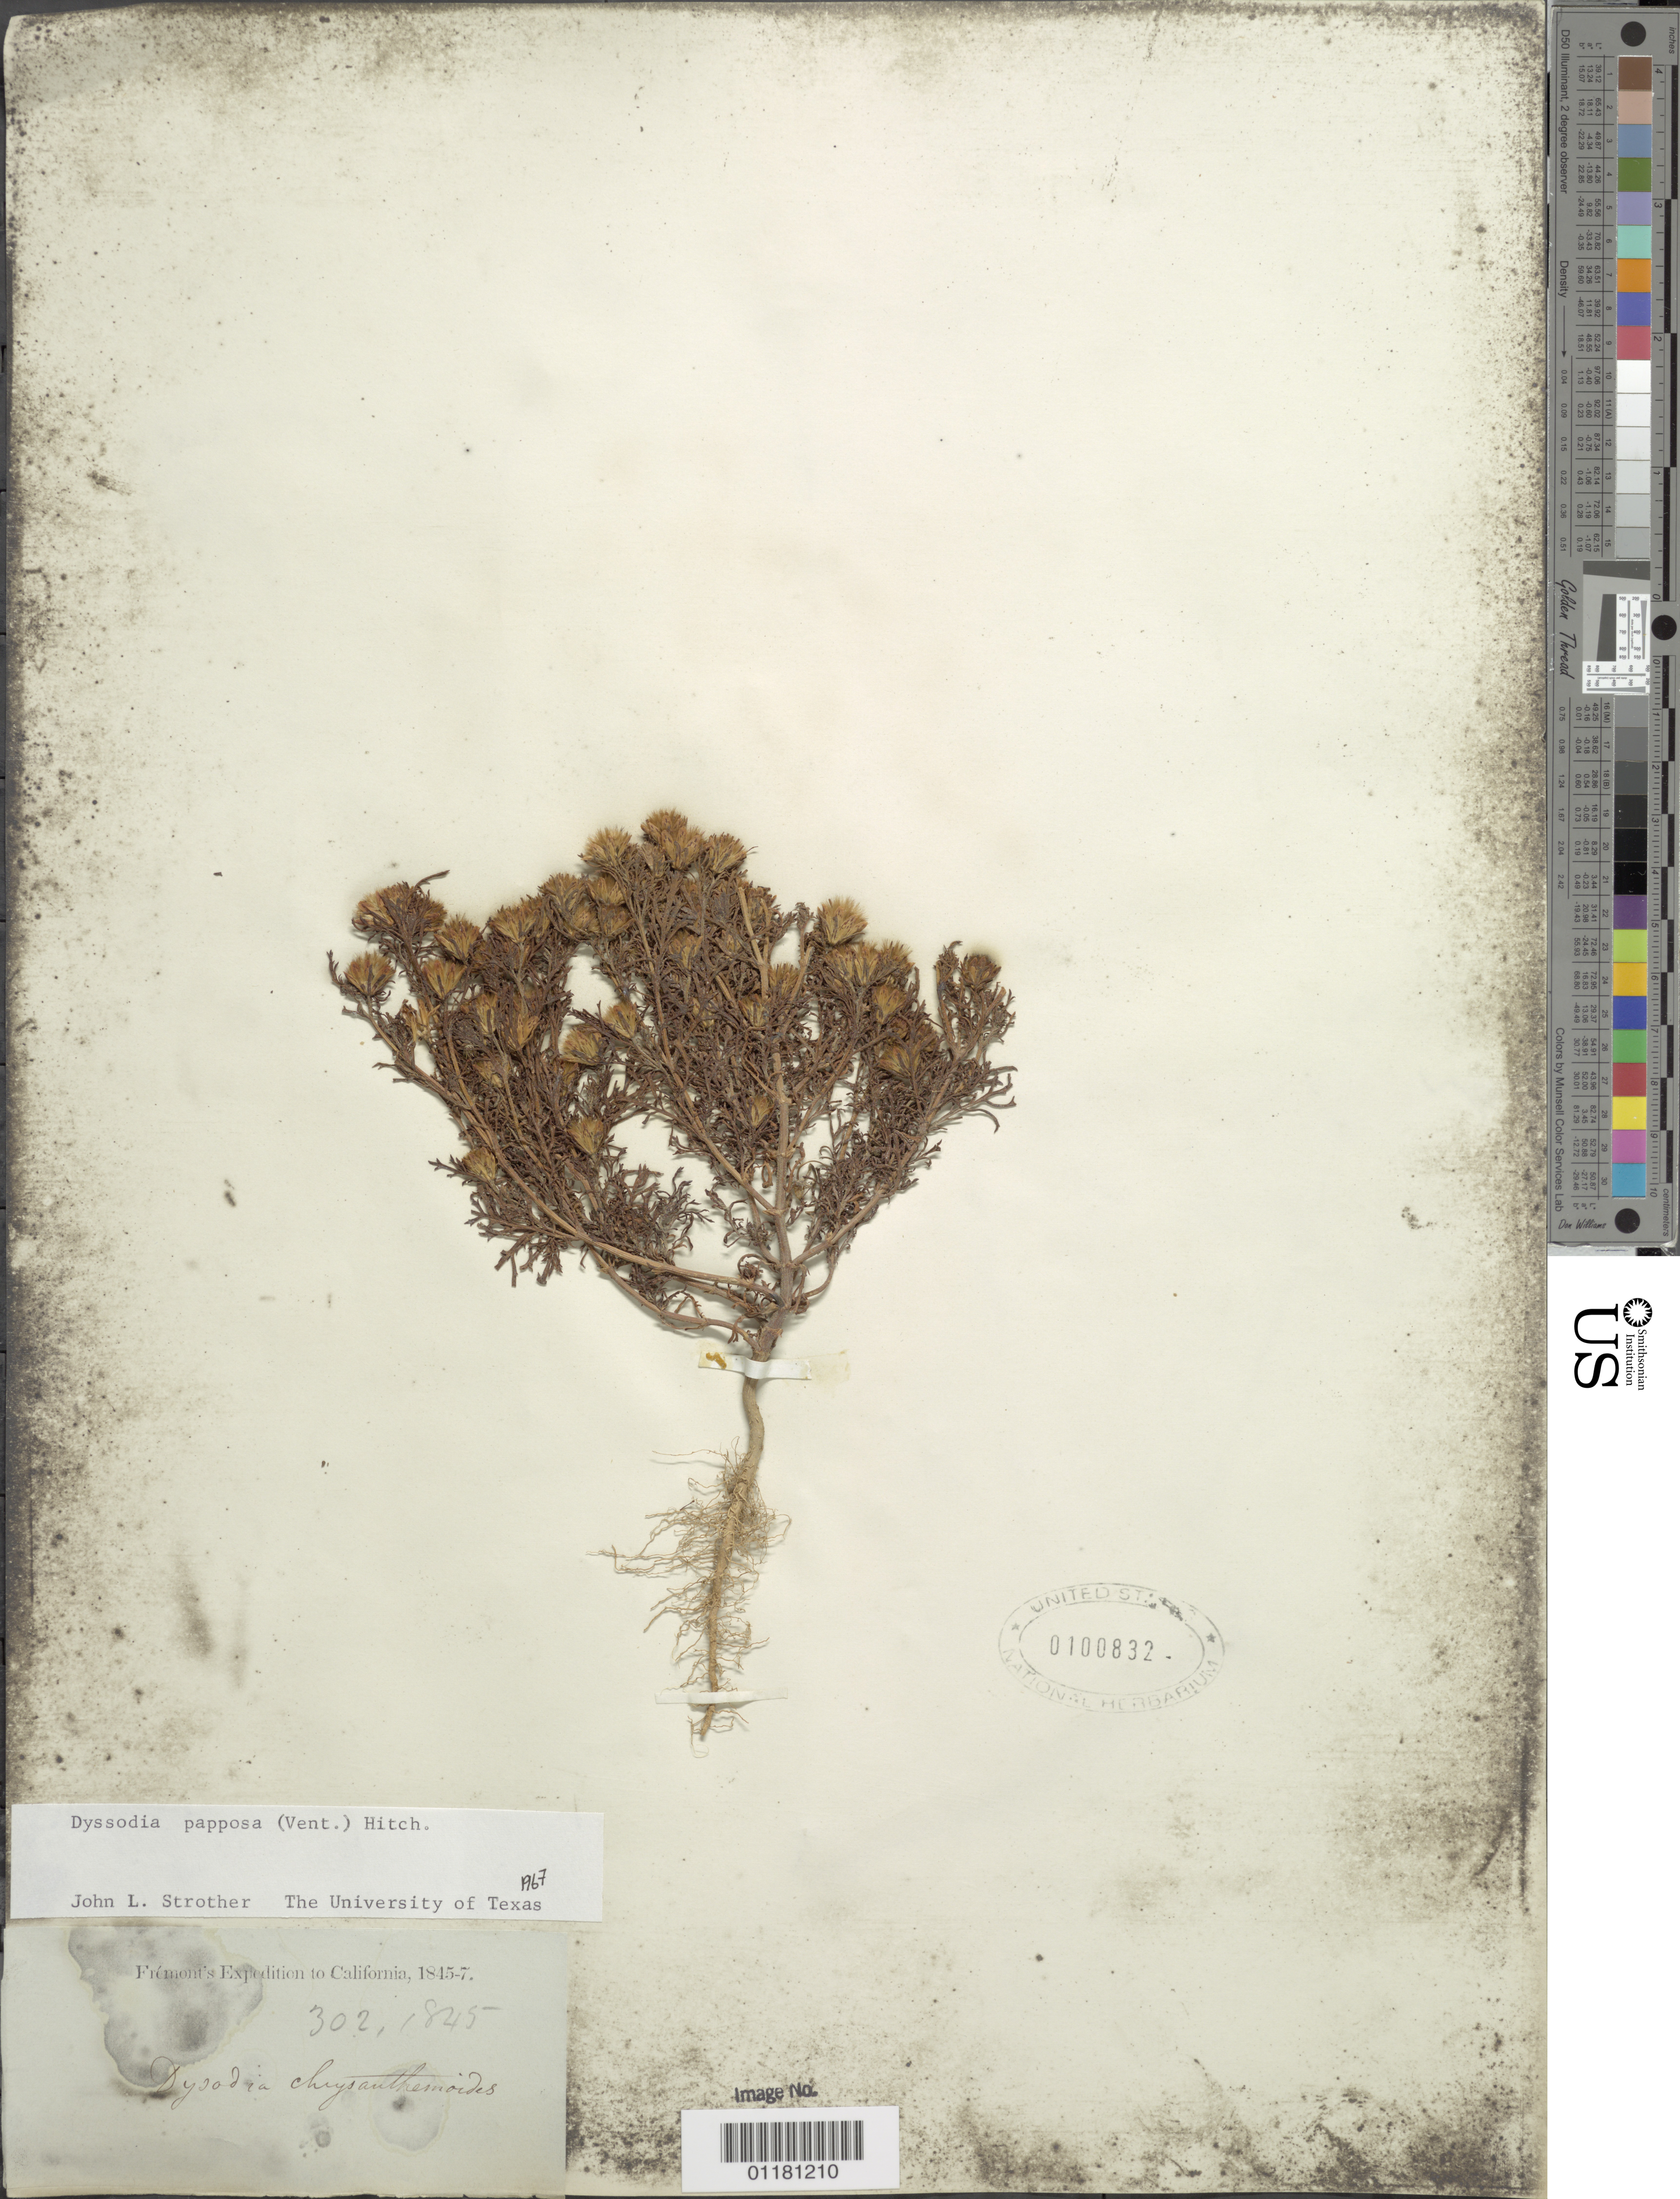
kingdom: Plantae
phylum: Tracheophyta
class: Magnoliopsida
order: Asterales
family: Asteraceae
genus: Dyssodia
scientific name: Dyssodia papposa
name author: (Vent.) Hitchc.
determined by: Strother, J. L., (UC), University of California Berkeley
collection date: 1845/1847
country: United States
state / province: California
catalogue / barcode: US 100832